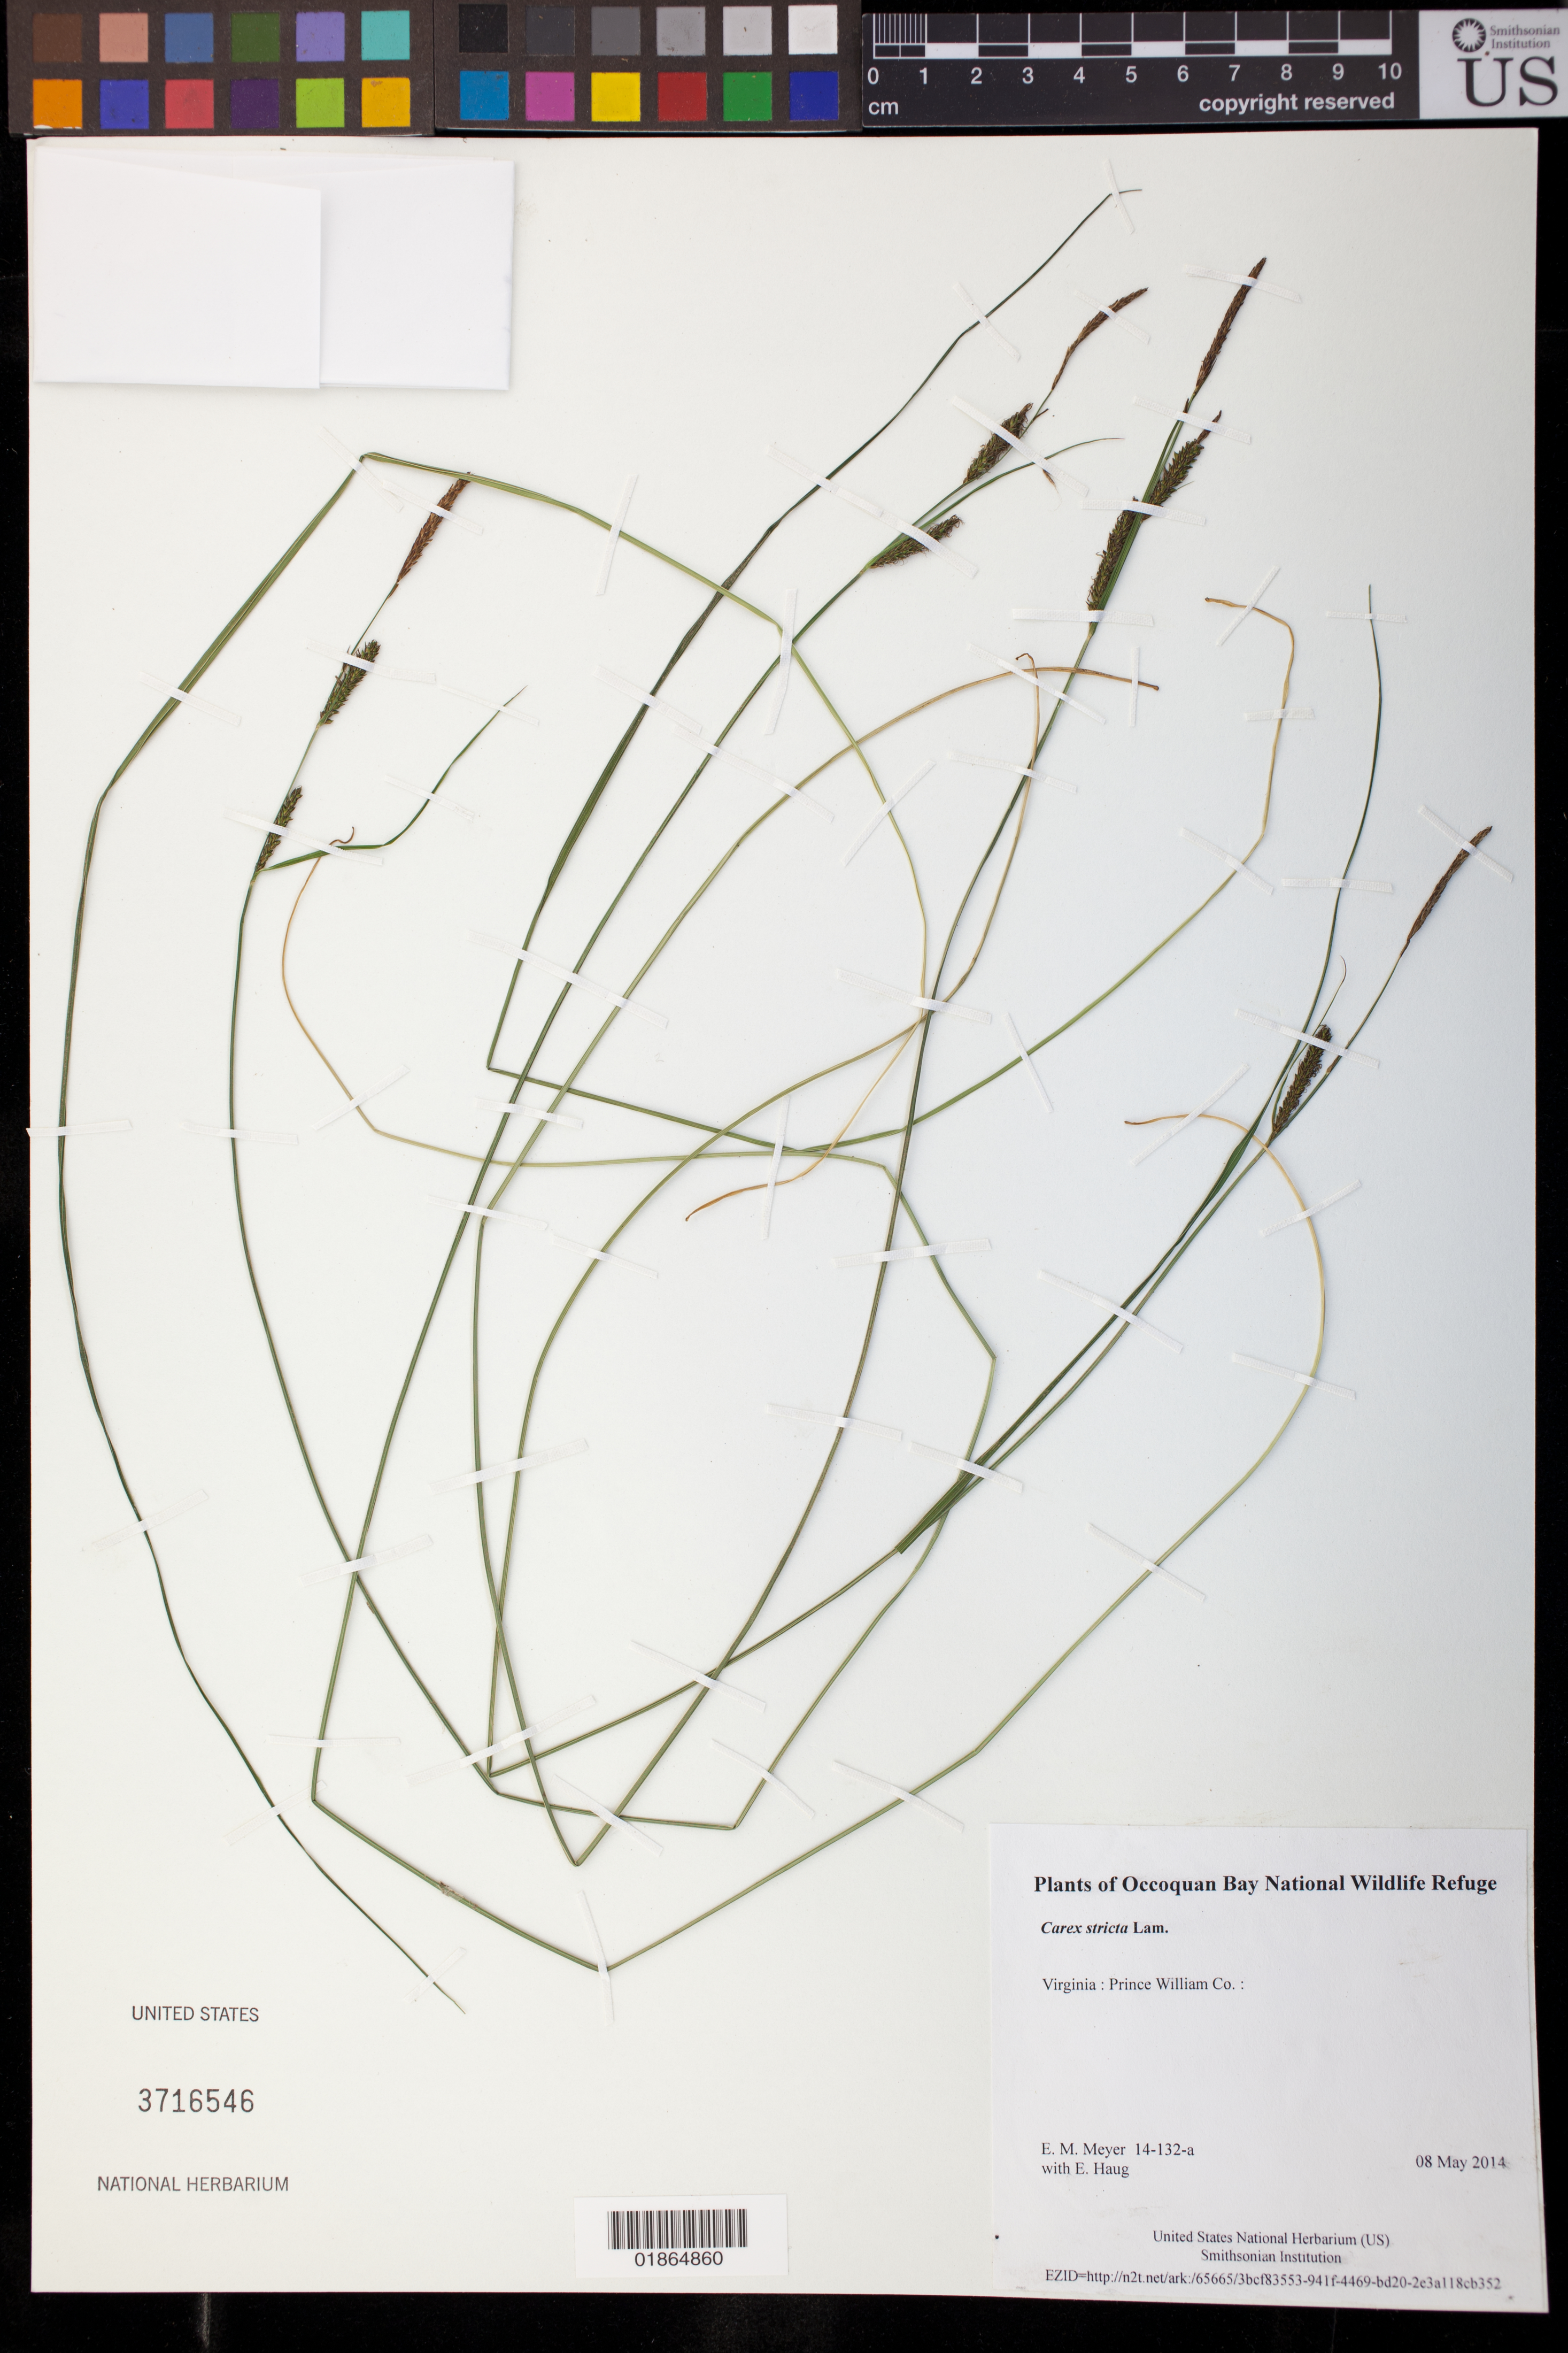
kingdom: Plantae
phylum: Tracheophyta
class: Liliopsida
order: Poales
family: Cyperaceae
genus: Carex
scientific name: Carex stricta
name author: Lam.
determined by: Meyer, E. M.; Haug, E.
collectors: E. M. Meyer & E. Haug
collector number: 14-132-a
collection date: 2014-05-08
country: United States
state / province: Virginia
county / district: Prince William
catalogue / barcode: US 3716546